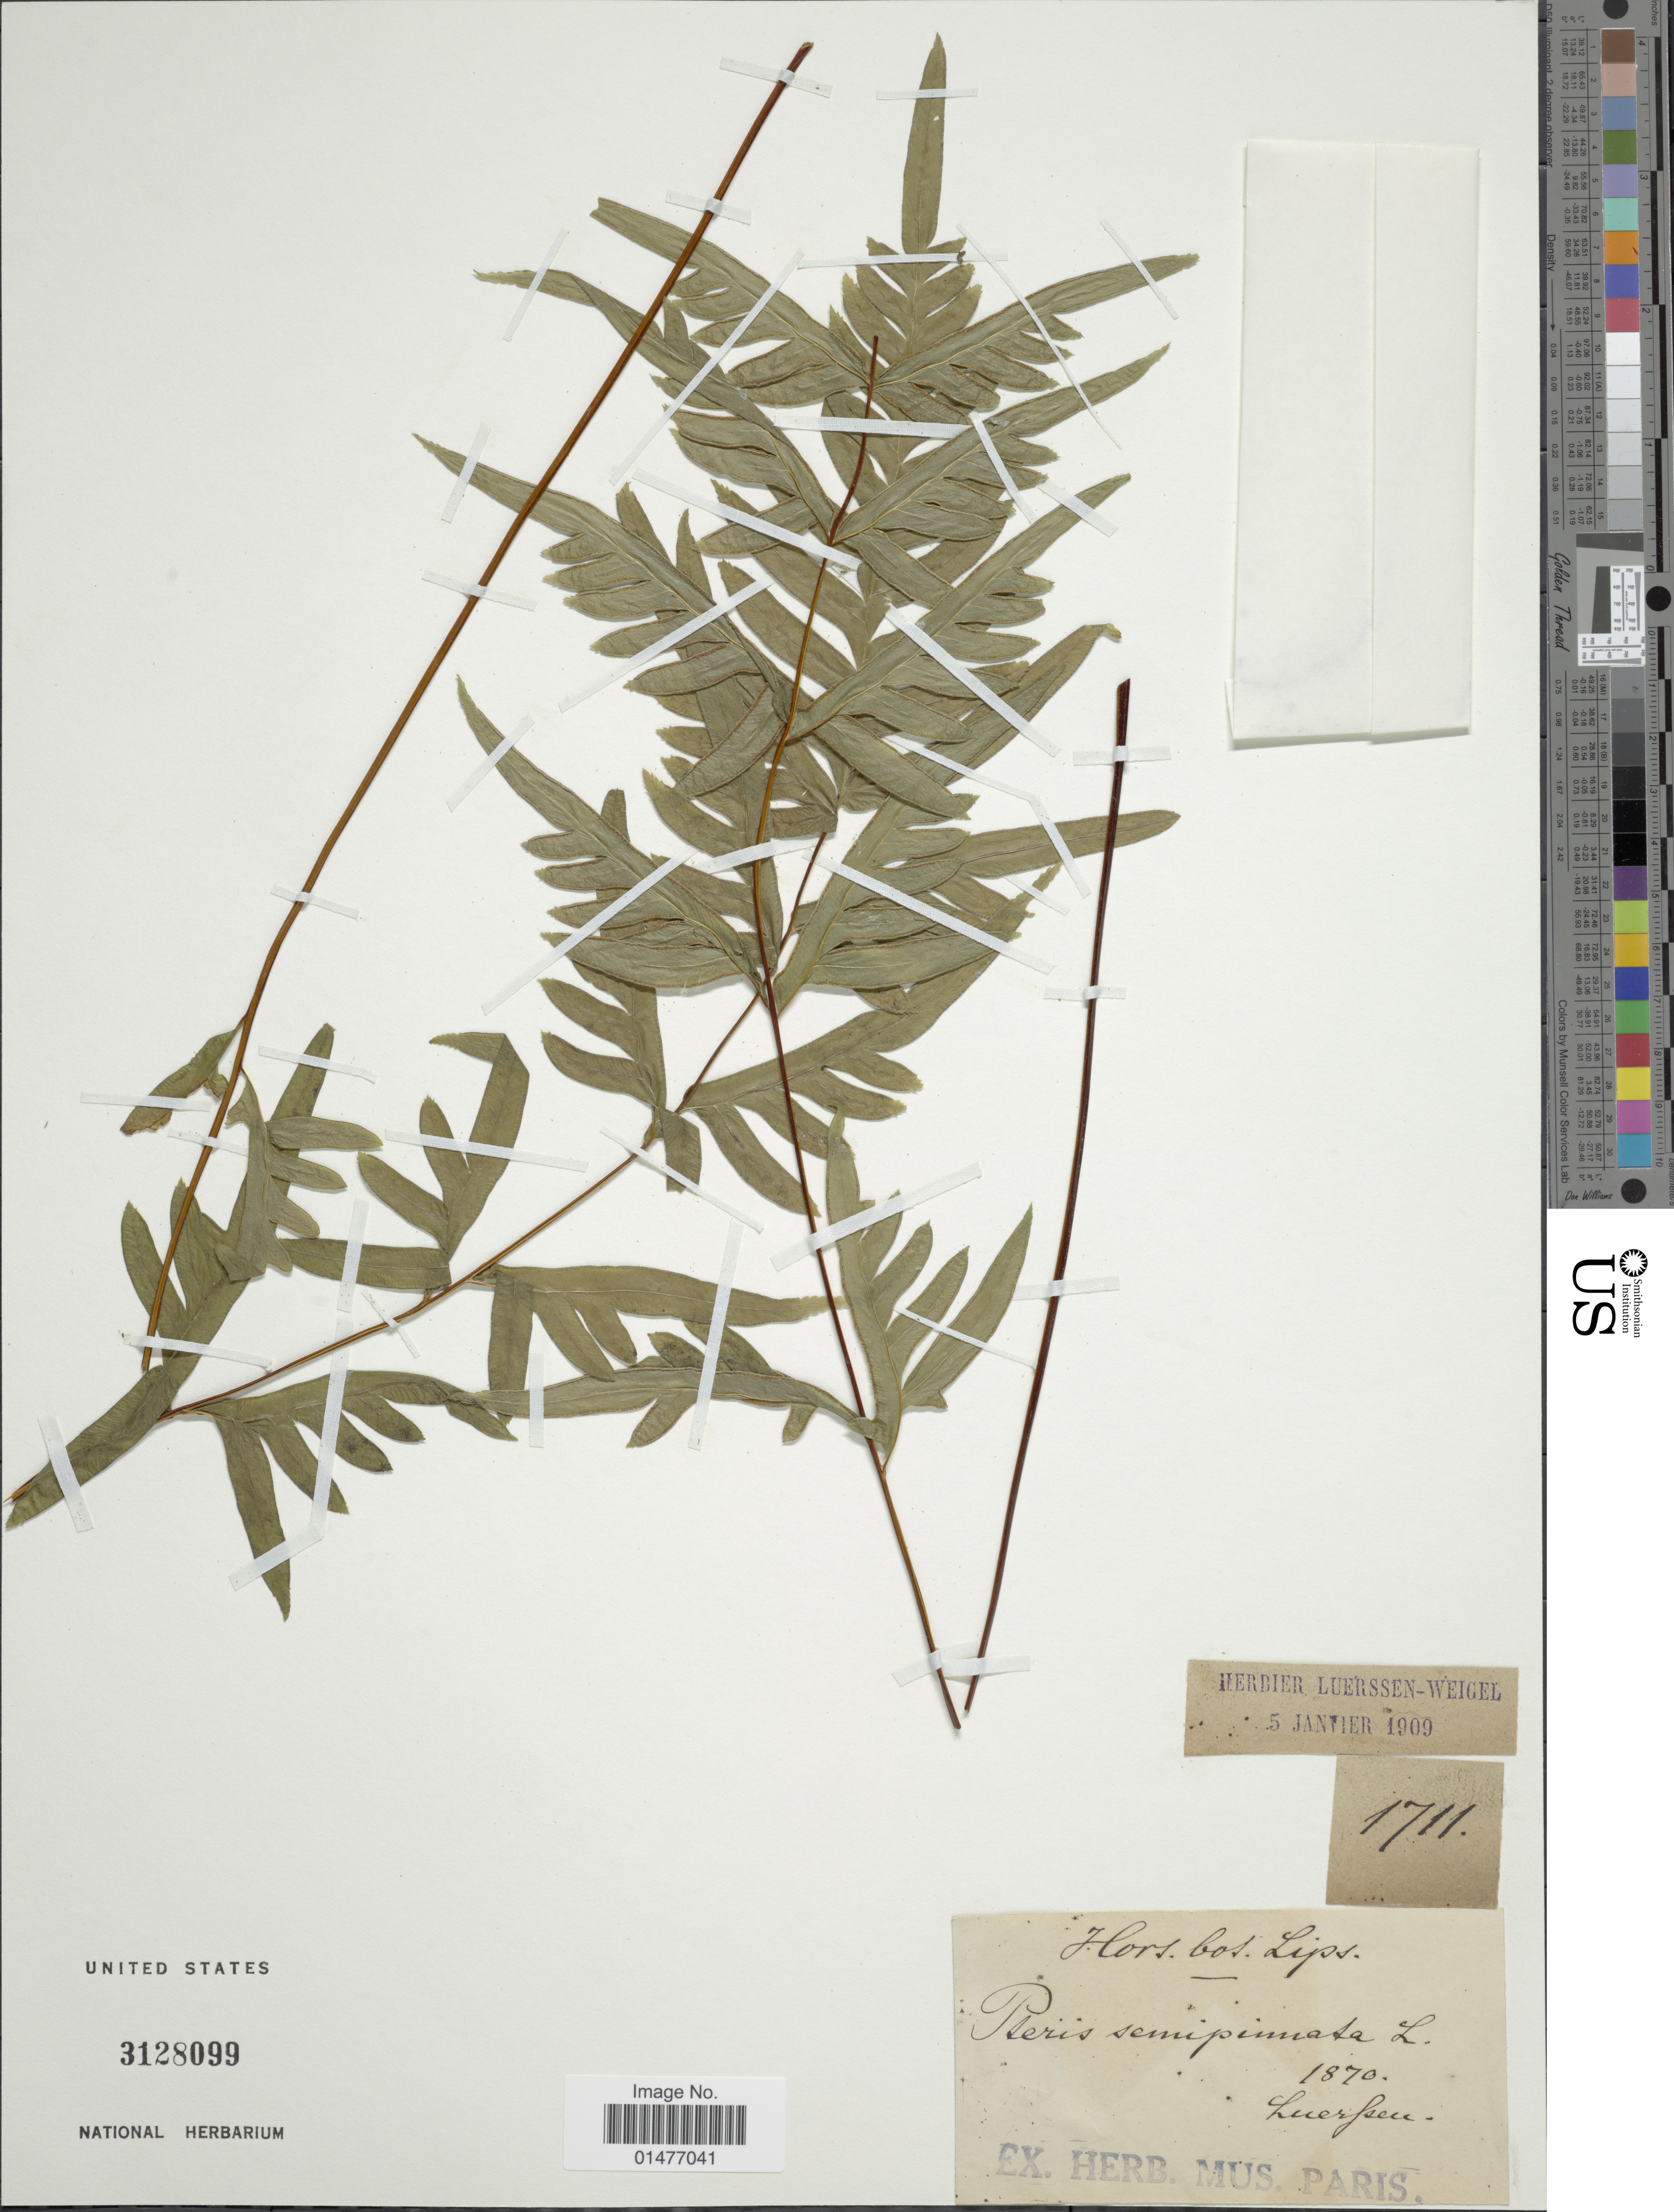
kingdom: Plantae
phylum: Tracheophyta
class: Polypodiopsida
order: Polypodiales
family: Pteridaceae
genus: Pteris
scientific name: Pteris semipinnata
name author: L.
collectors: Luerssen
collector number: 1711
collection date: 1870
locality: Hort. bot. Lips [interpreted]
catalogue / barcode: US 3128099